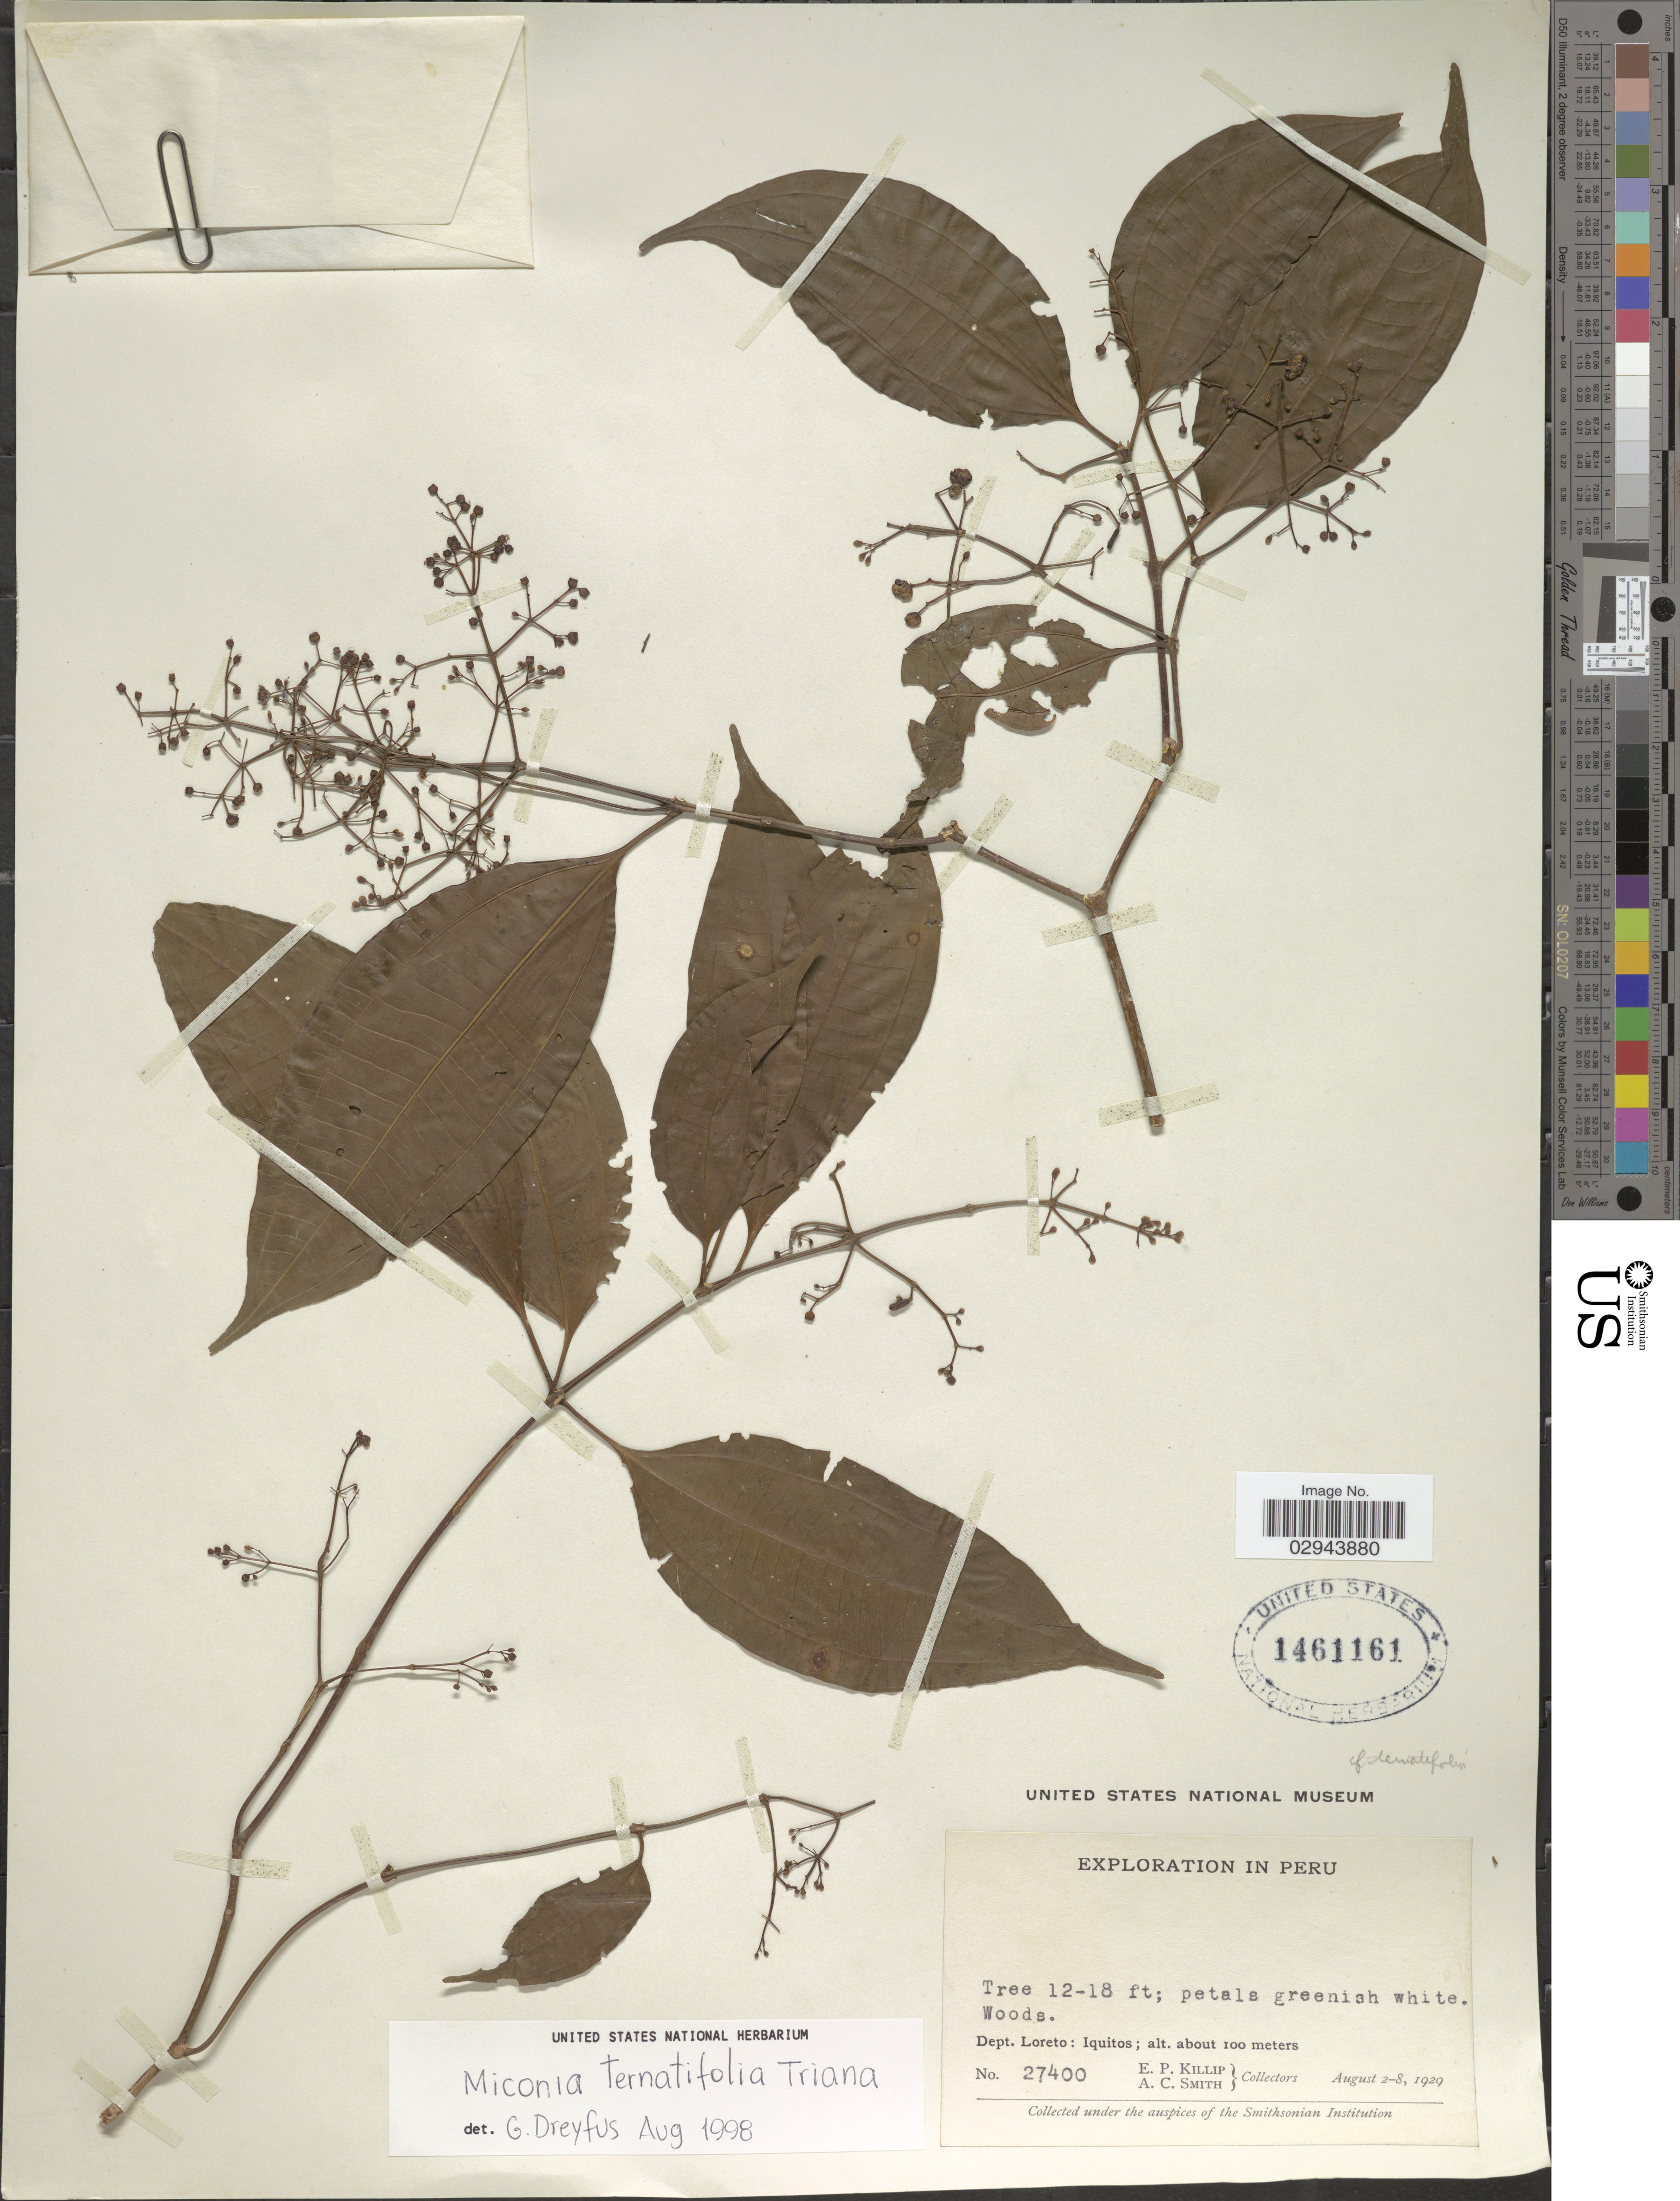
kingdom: Plantae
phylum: Tracheophyta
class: Magnoliopsida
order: Myrtales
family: Melastomataceae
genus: Miconia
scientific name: Miconia ternatifolia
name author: Triana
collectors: E. P. Killip & A. C. Smith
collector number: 27400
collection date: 1929-08-02/1929-08-08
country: Peru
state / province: Loreto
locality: Dept. Loreto: Iquitos.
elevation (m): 100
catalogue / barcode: US 1461161